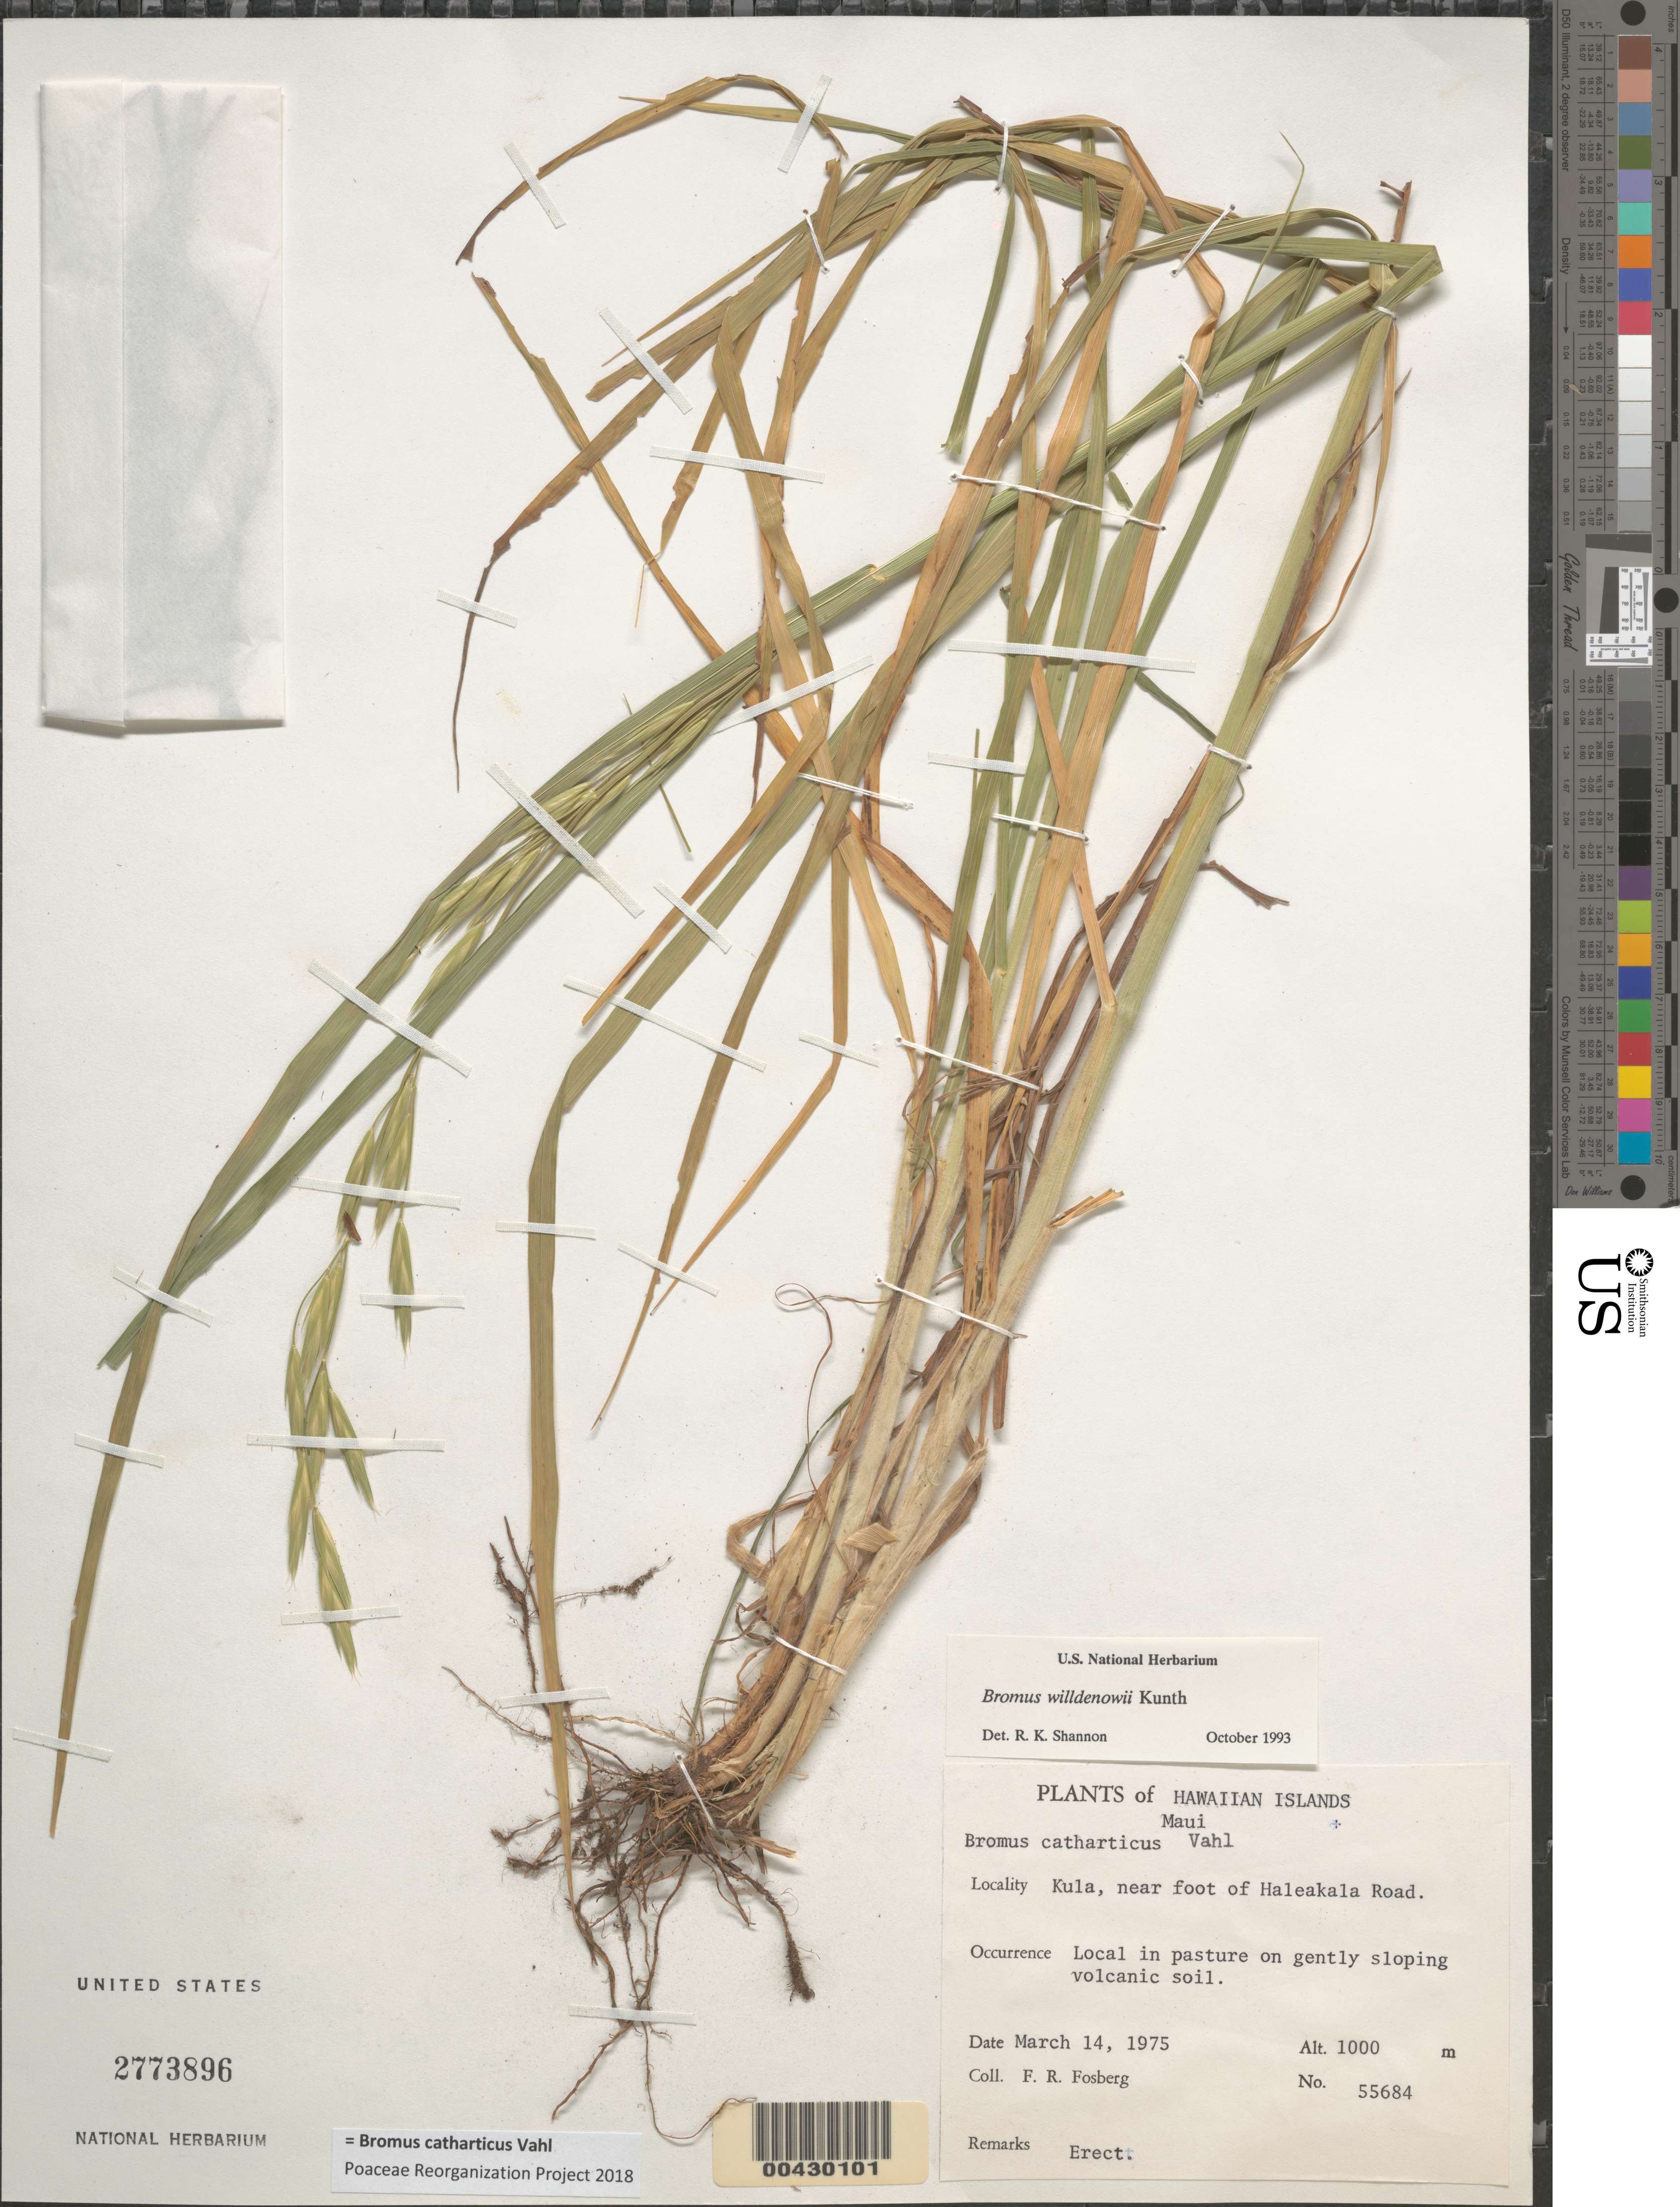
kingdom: Plantae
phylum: Tracheophyta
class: Liliopsida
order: Poales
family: Poaceae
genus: Bromus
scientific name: Bromus catharticus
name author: Vahl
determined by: Poaceae Reorganization Project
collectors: F. R. Fosberg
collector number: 55684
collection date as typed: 14 Mar 1975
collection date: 1975-03-14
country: United States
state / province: Hawaii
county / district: Maui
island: Maui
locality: Kula, near foot of Haleakala Road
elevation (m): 1000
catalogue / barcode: US 2773896